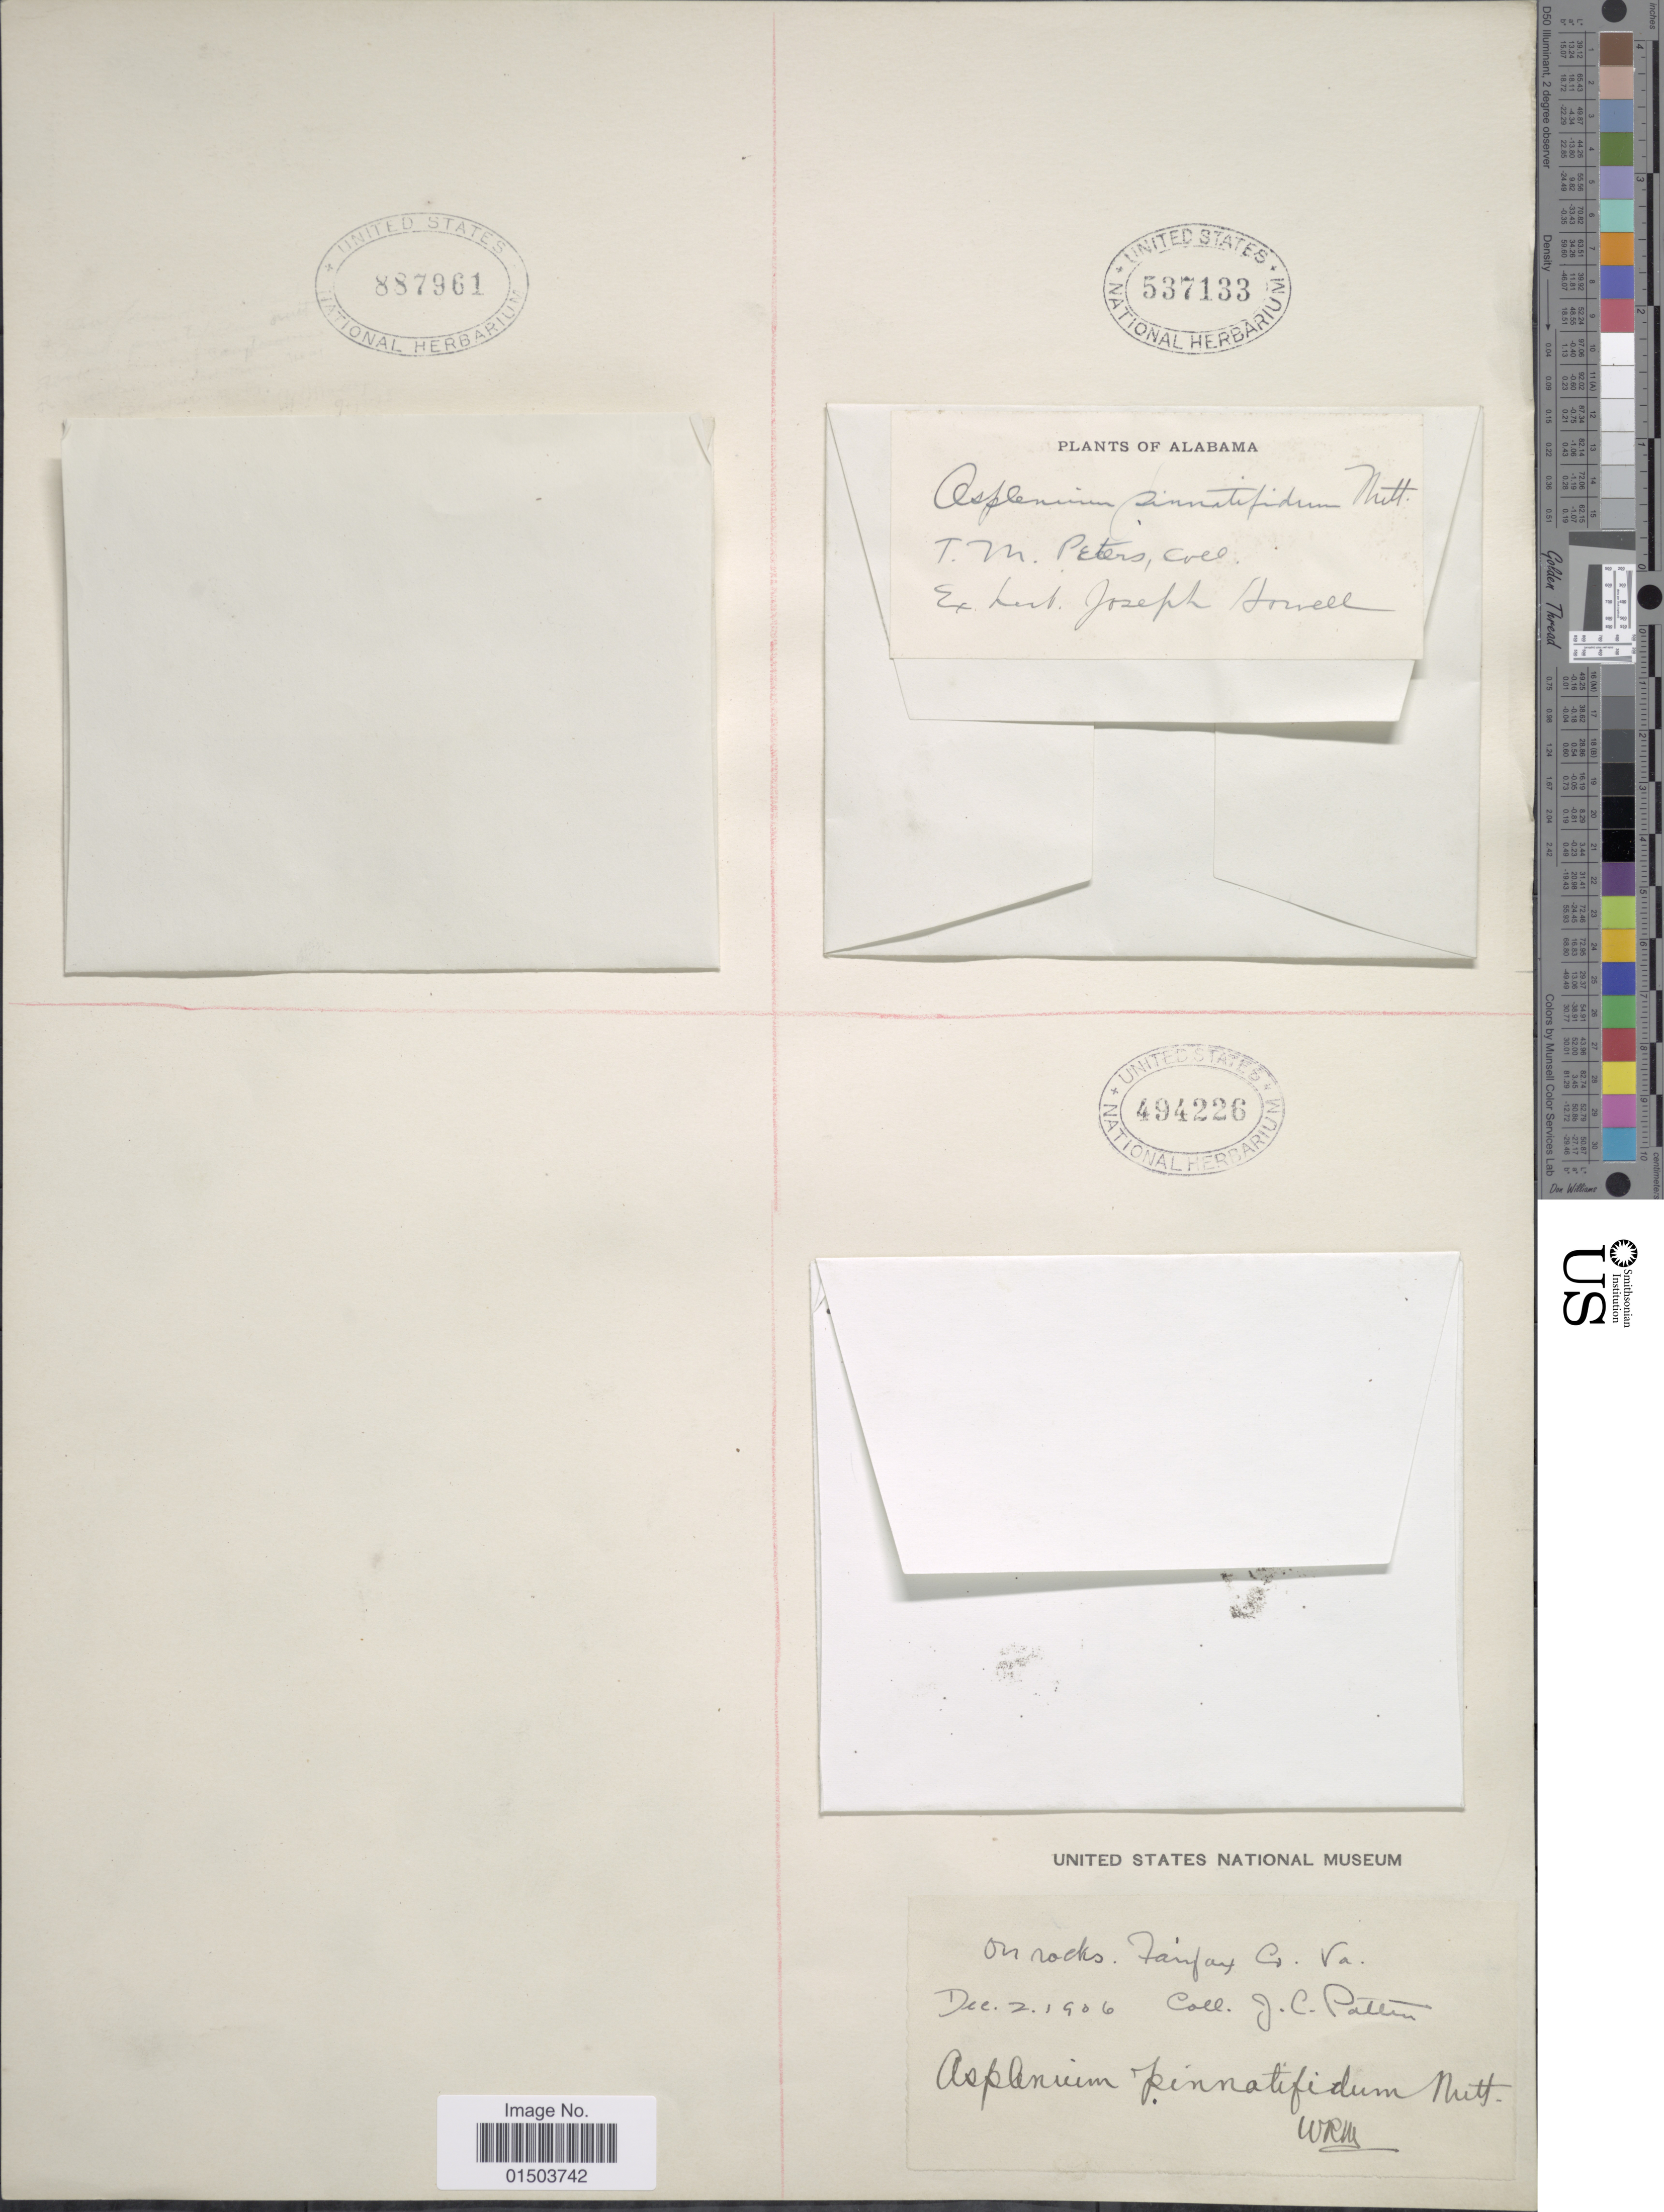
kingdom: Plantae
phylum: Tracheophyta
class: Polypodiopsida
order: Polypodiales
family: Aspleniaceae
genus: Asplenium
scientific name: Asplenium pinnatifidum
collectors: J. Patten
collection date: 1906-12-02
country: United States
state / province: Virginia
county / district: Fairfax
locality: Fairfax Co.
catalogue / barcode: US 494226